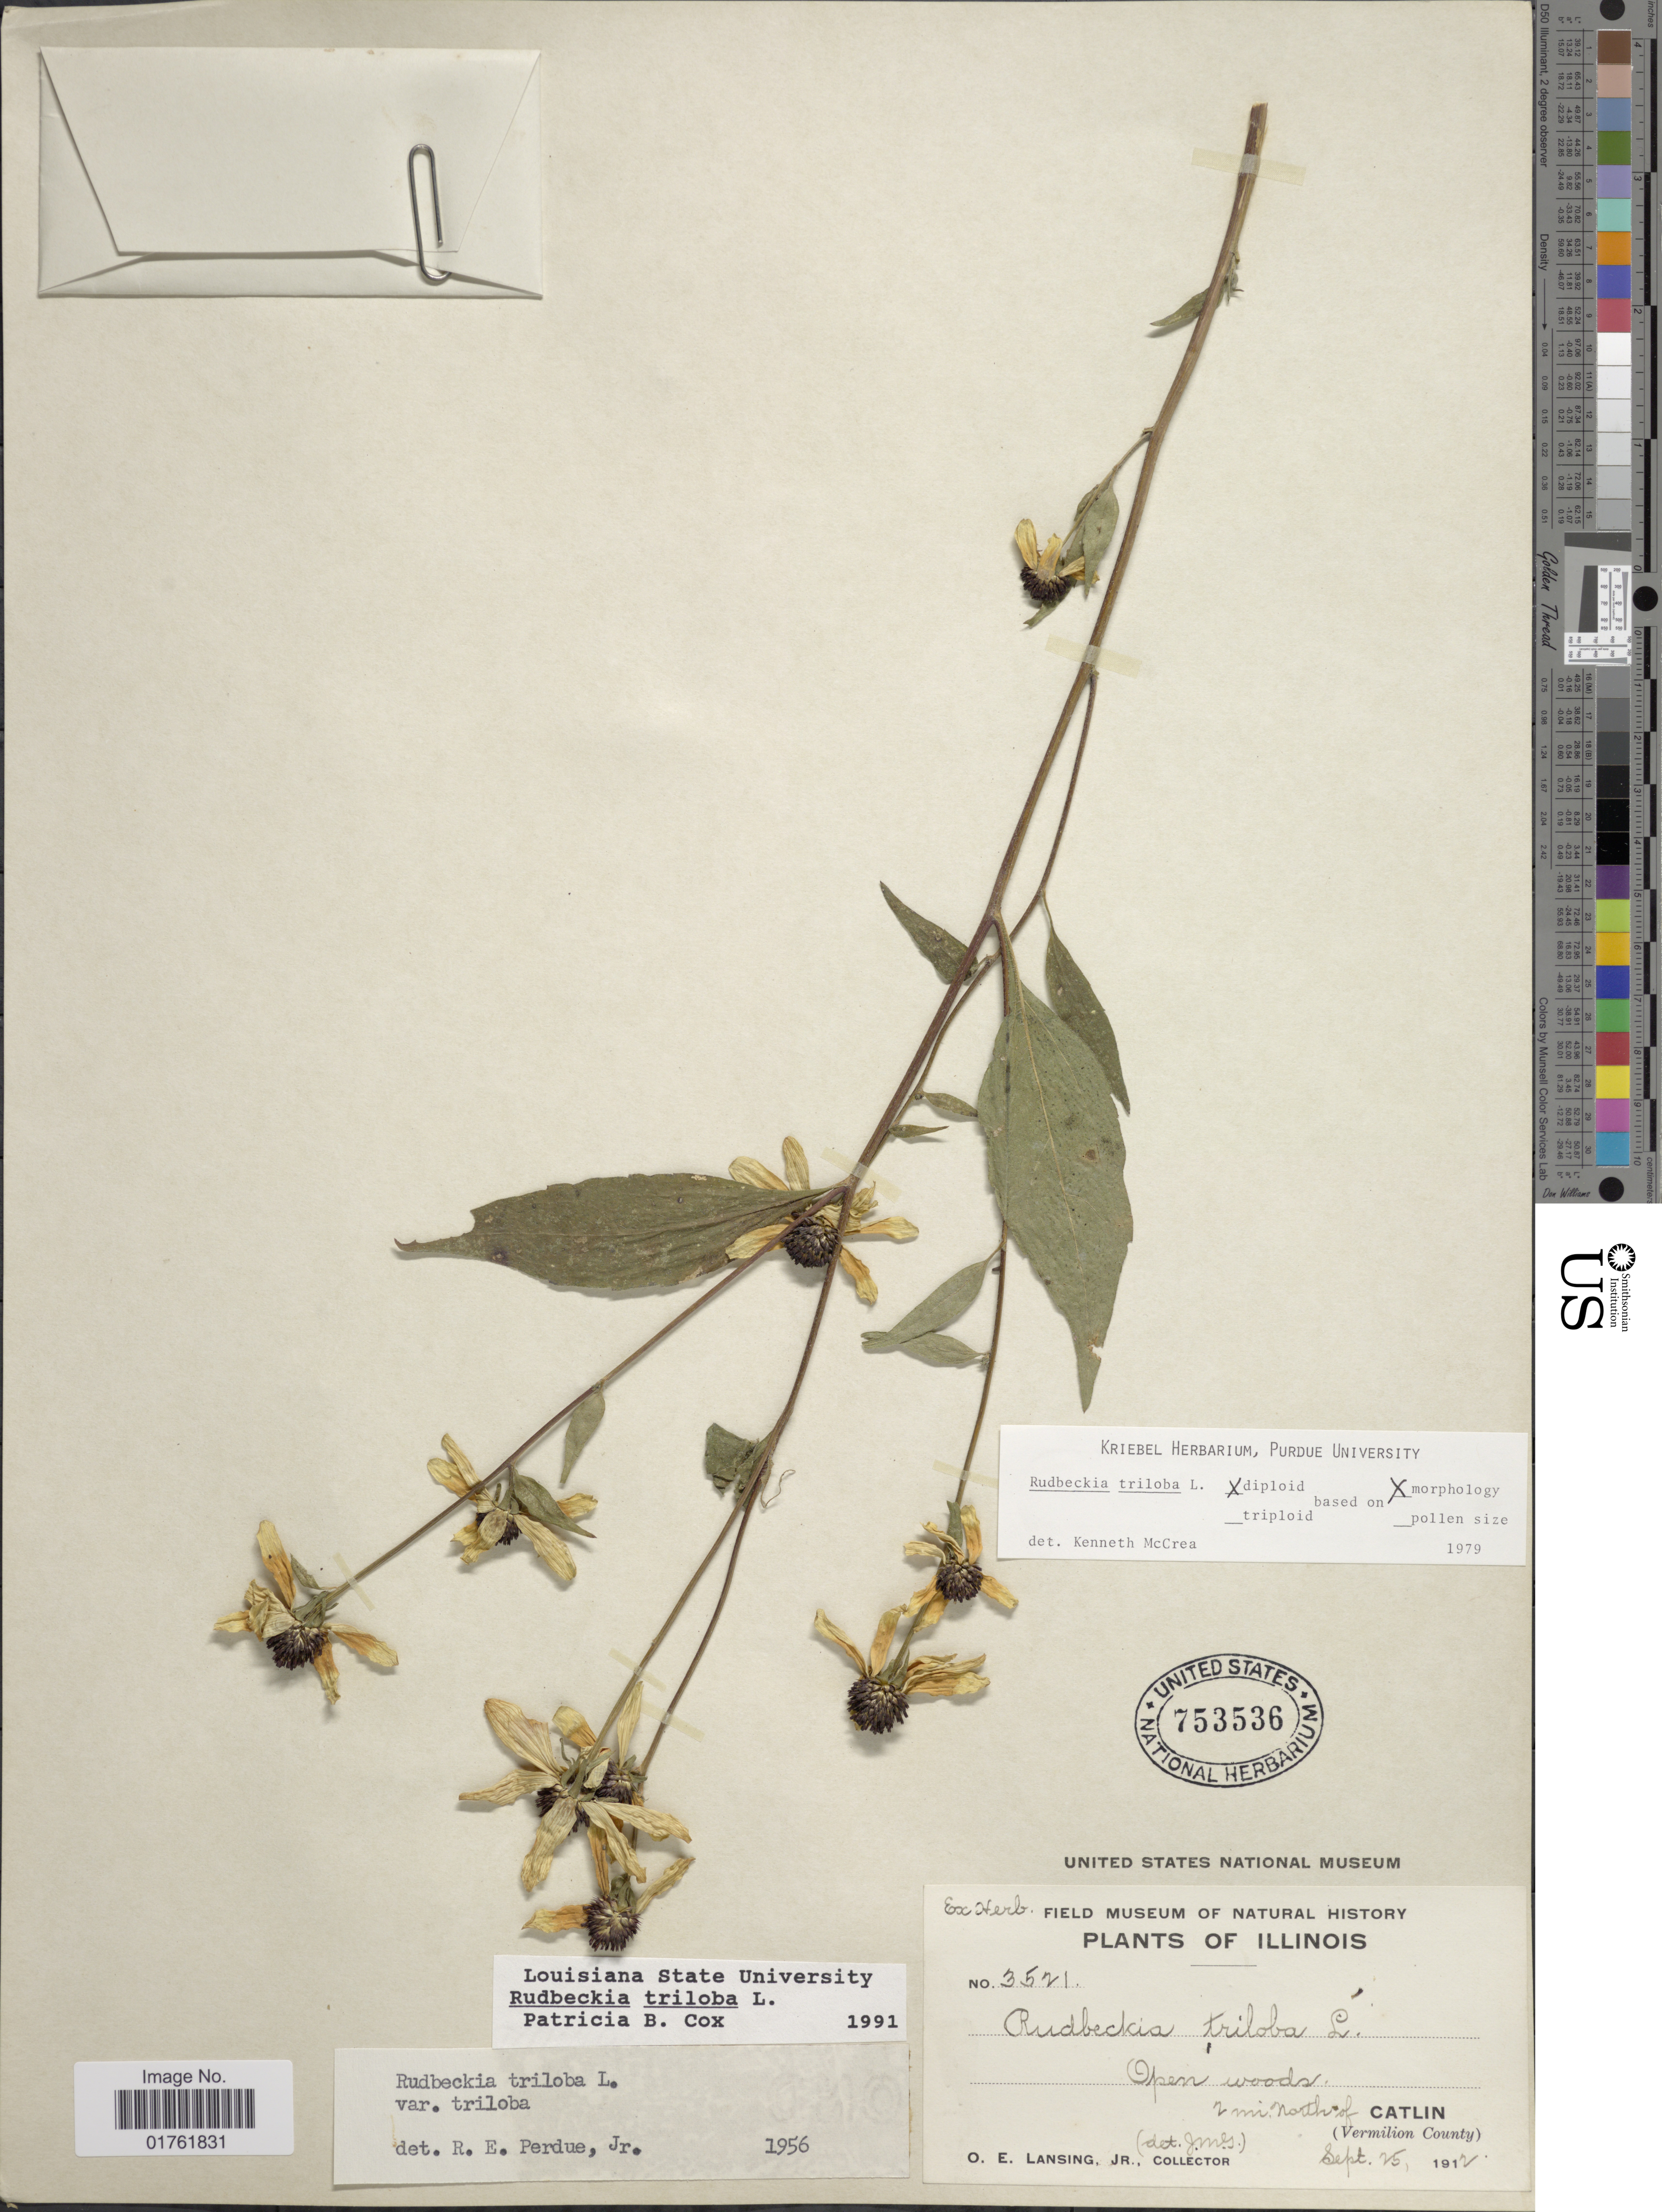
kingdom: Plantae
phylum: Tracheophyta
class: Magnoliopsida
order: Asterales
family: Asteraceae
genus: Rudbeckia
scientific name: Rudbeckia triloba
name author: L.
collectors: O. Lansing Jr.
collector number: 3521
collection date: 1912-09-25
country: United States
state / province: Illinois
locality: Open woods, 2 mi north of Catlin (Vermilion County)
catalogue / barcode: US 753536